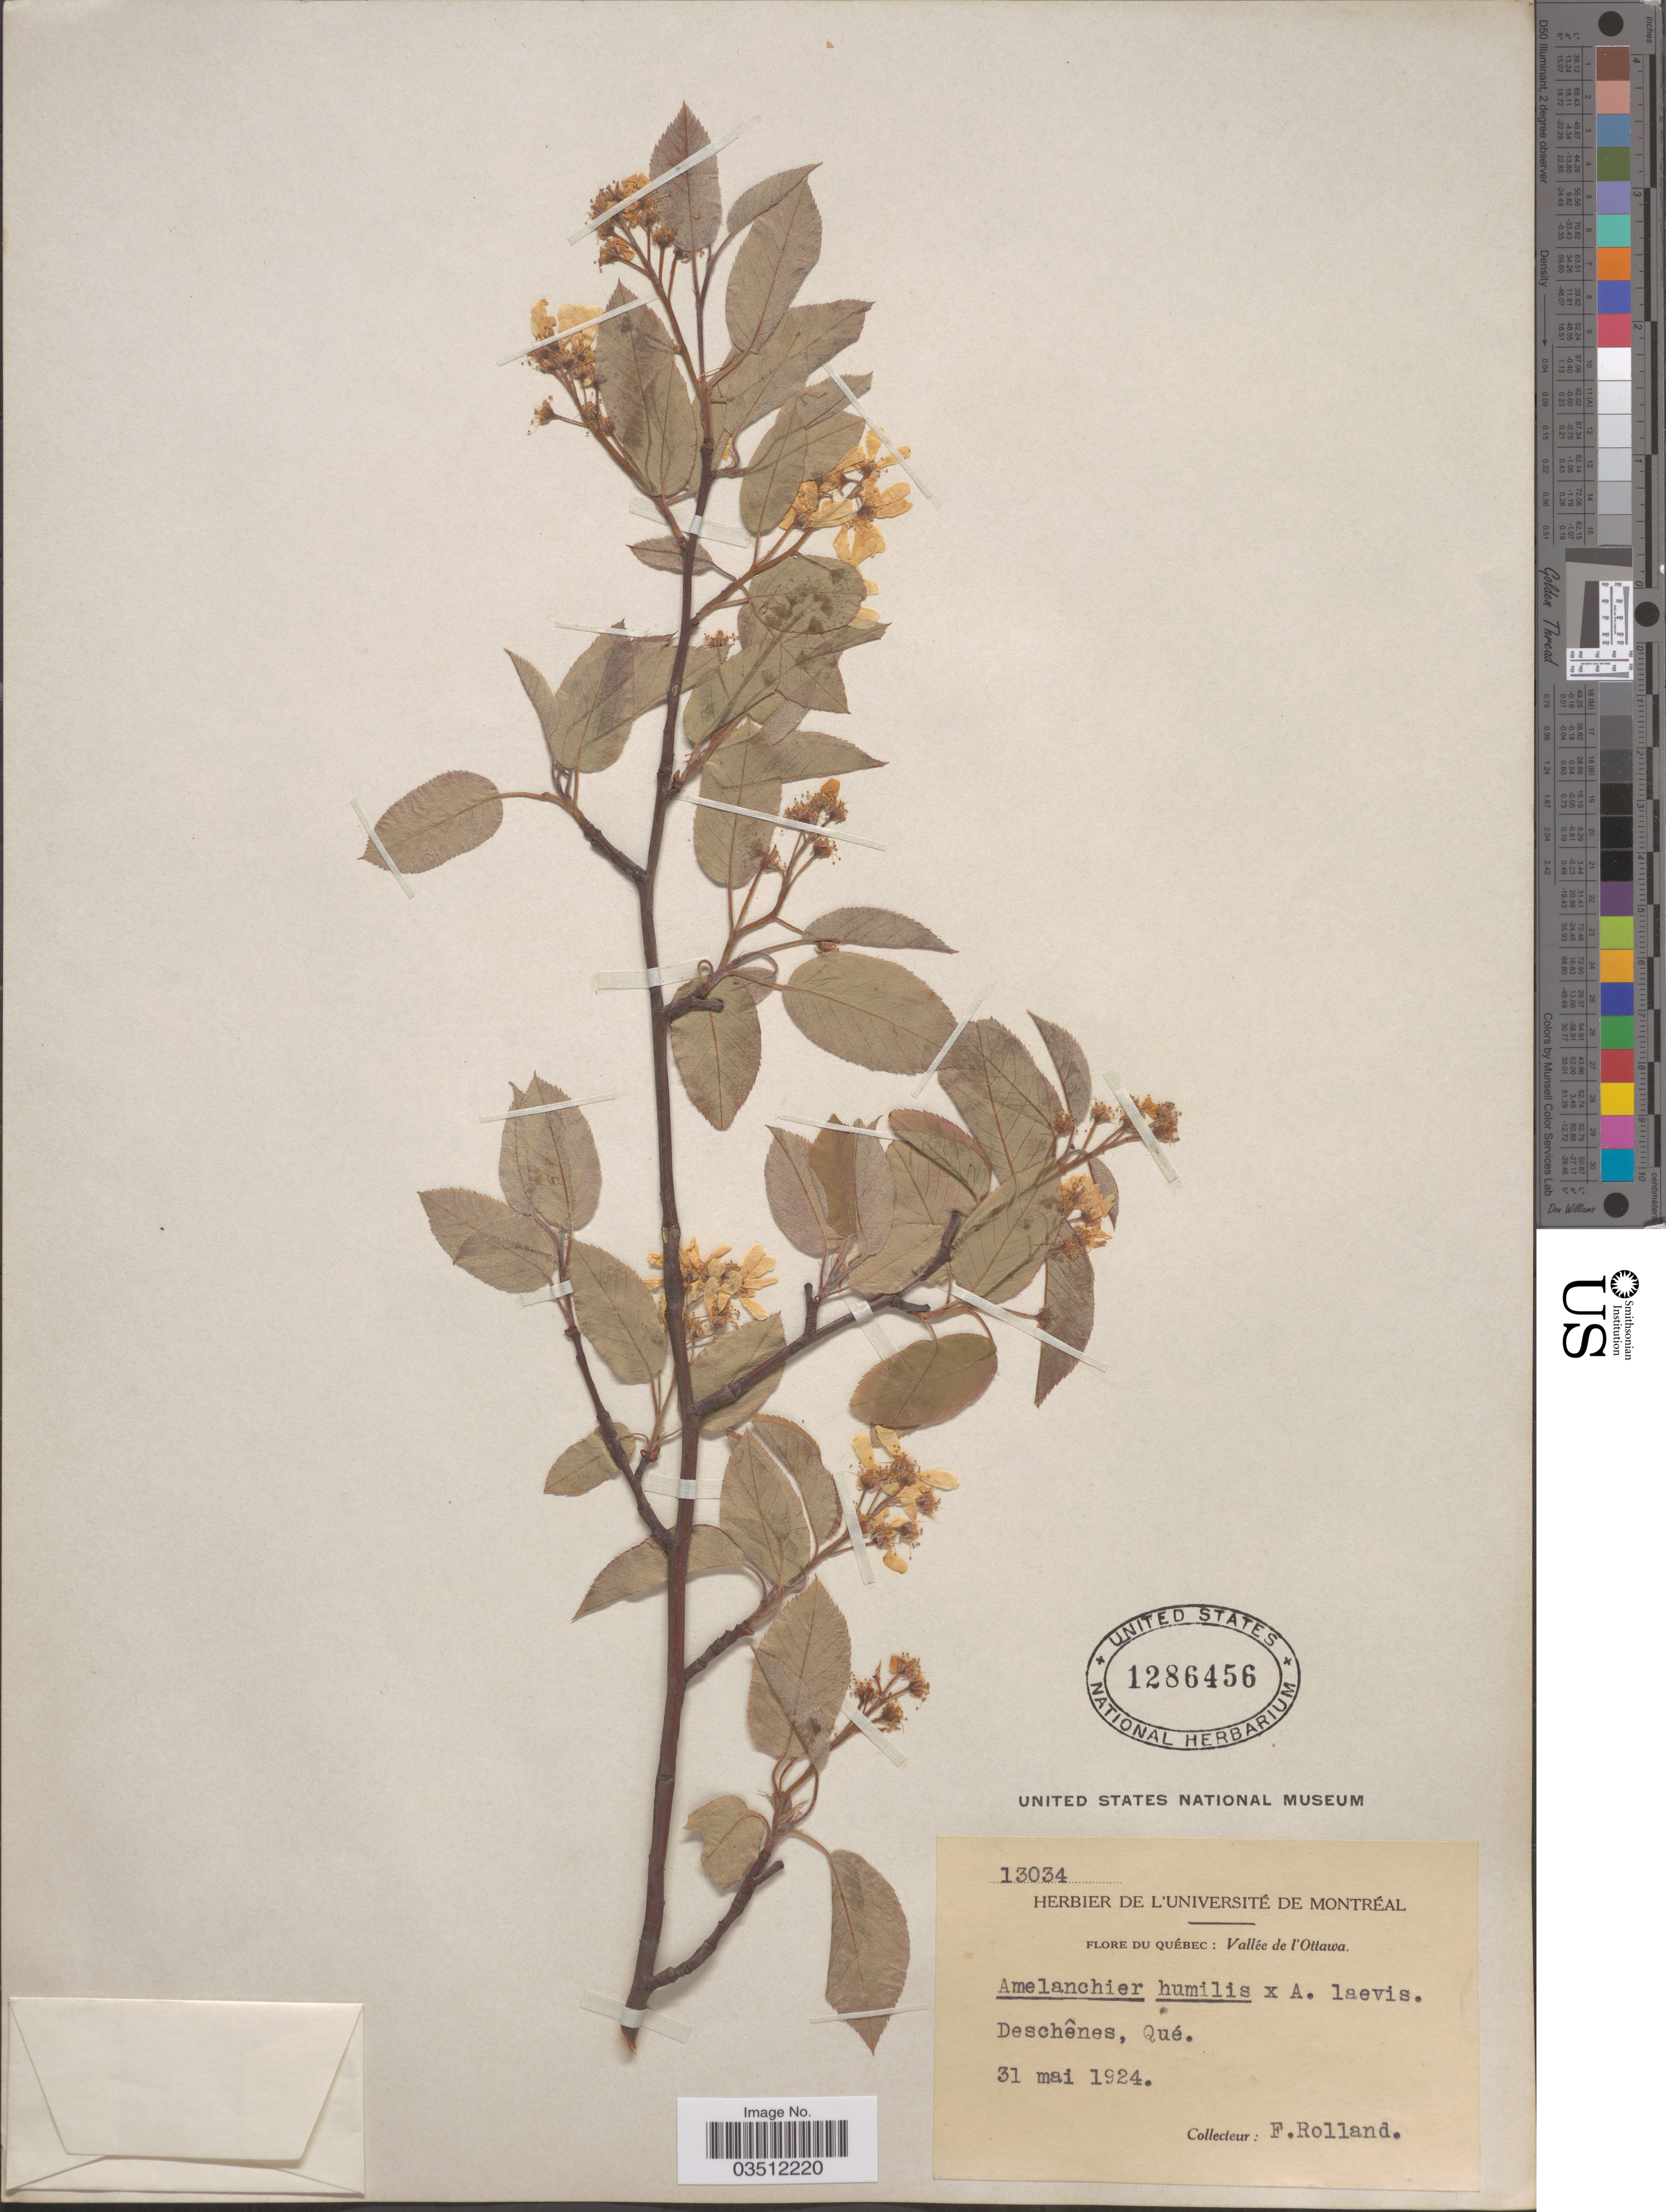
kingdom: Plantae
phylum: Tracheophyta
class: Magnoliopsida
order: Rosales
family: Rosaceae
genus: Amelanchier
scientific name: Amelanchier humilis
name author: Wiegand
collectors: F. Rolland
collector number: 13034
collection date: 1924-05-31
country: Canada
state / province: Quebec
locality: Vallé de l'Ottawa. Deschênes.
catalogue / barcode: US 1286456